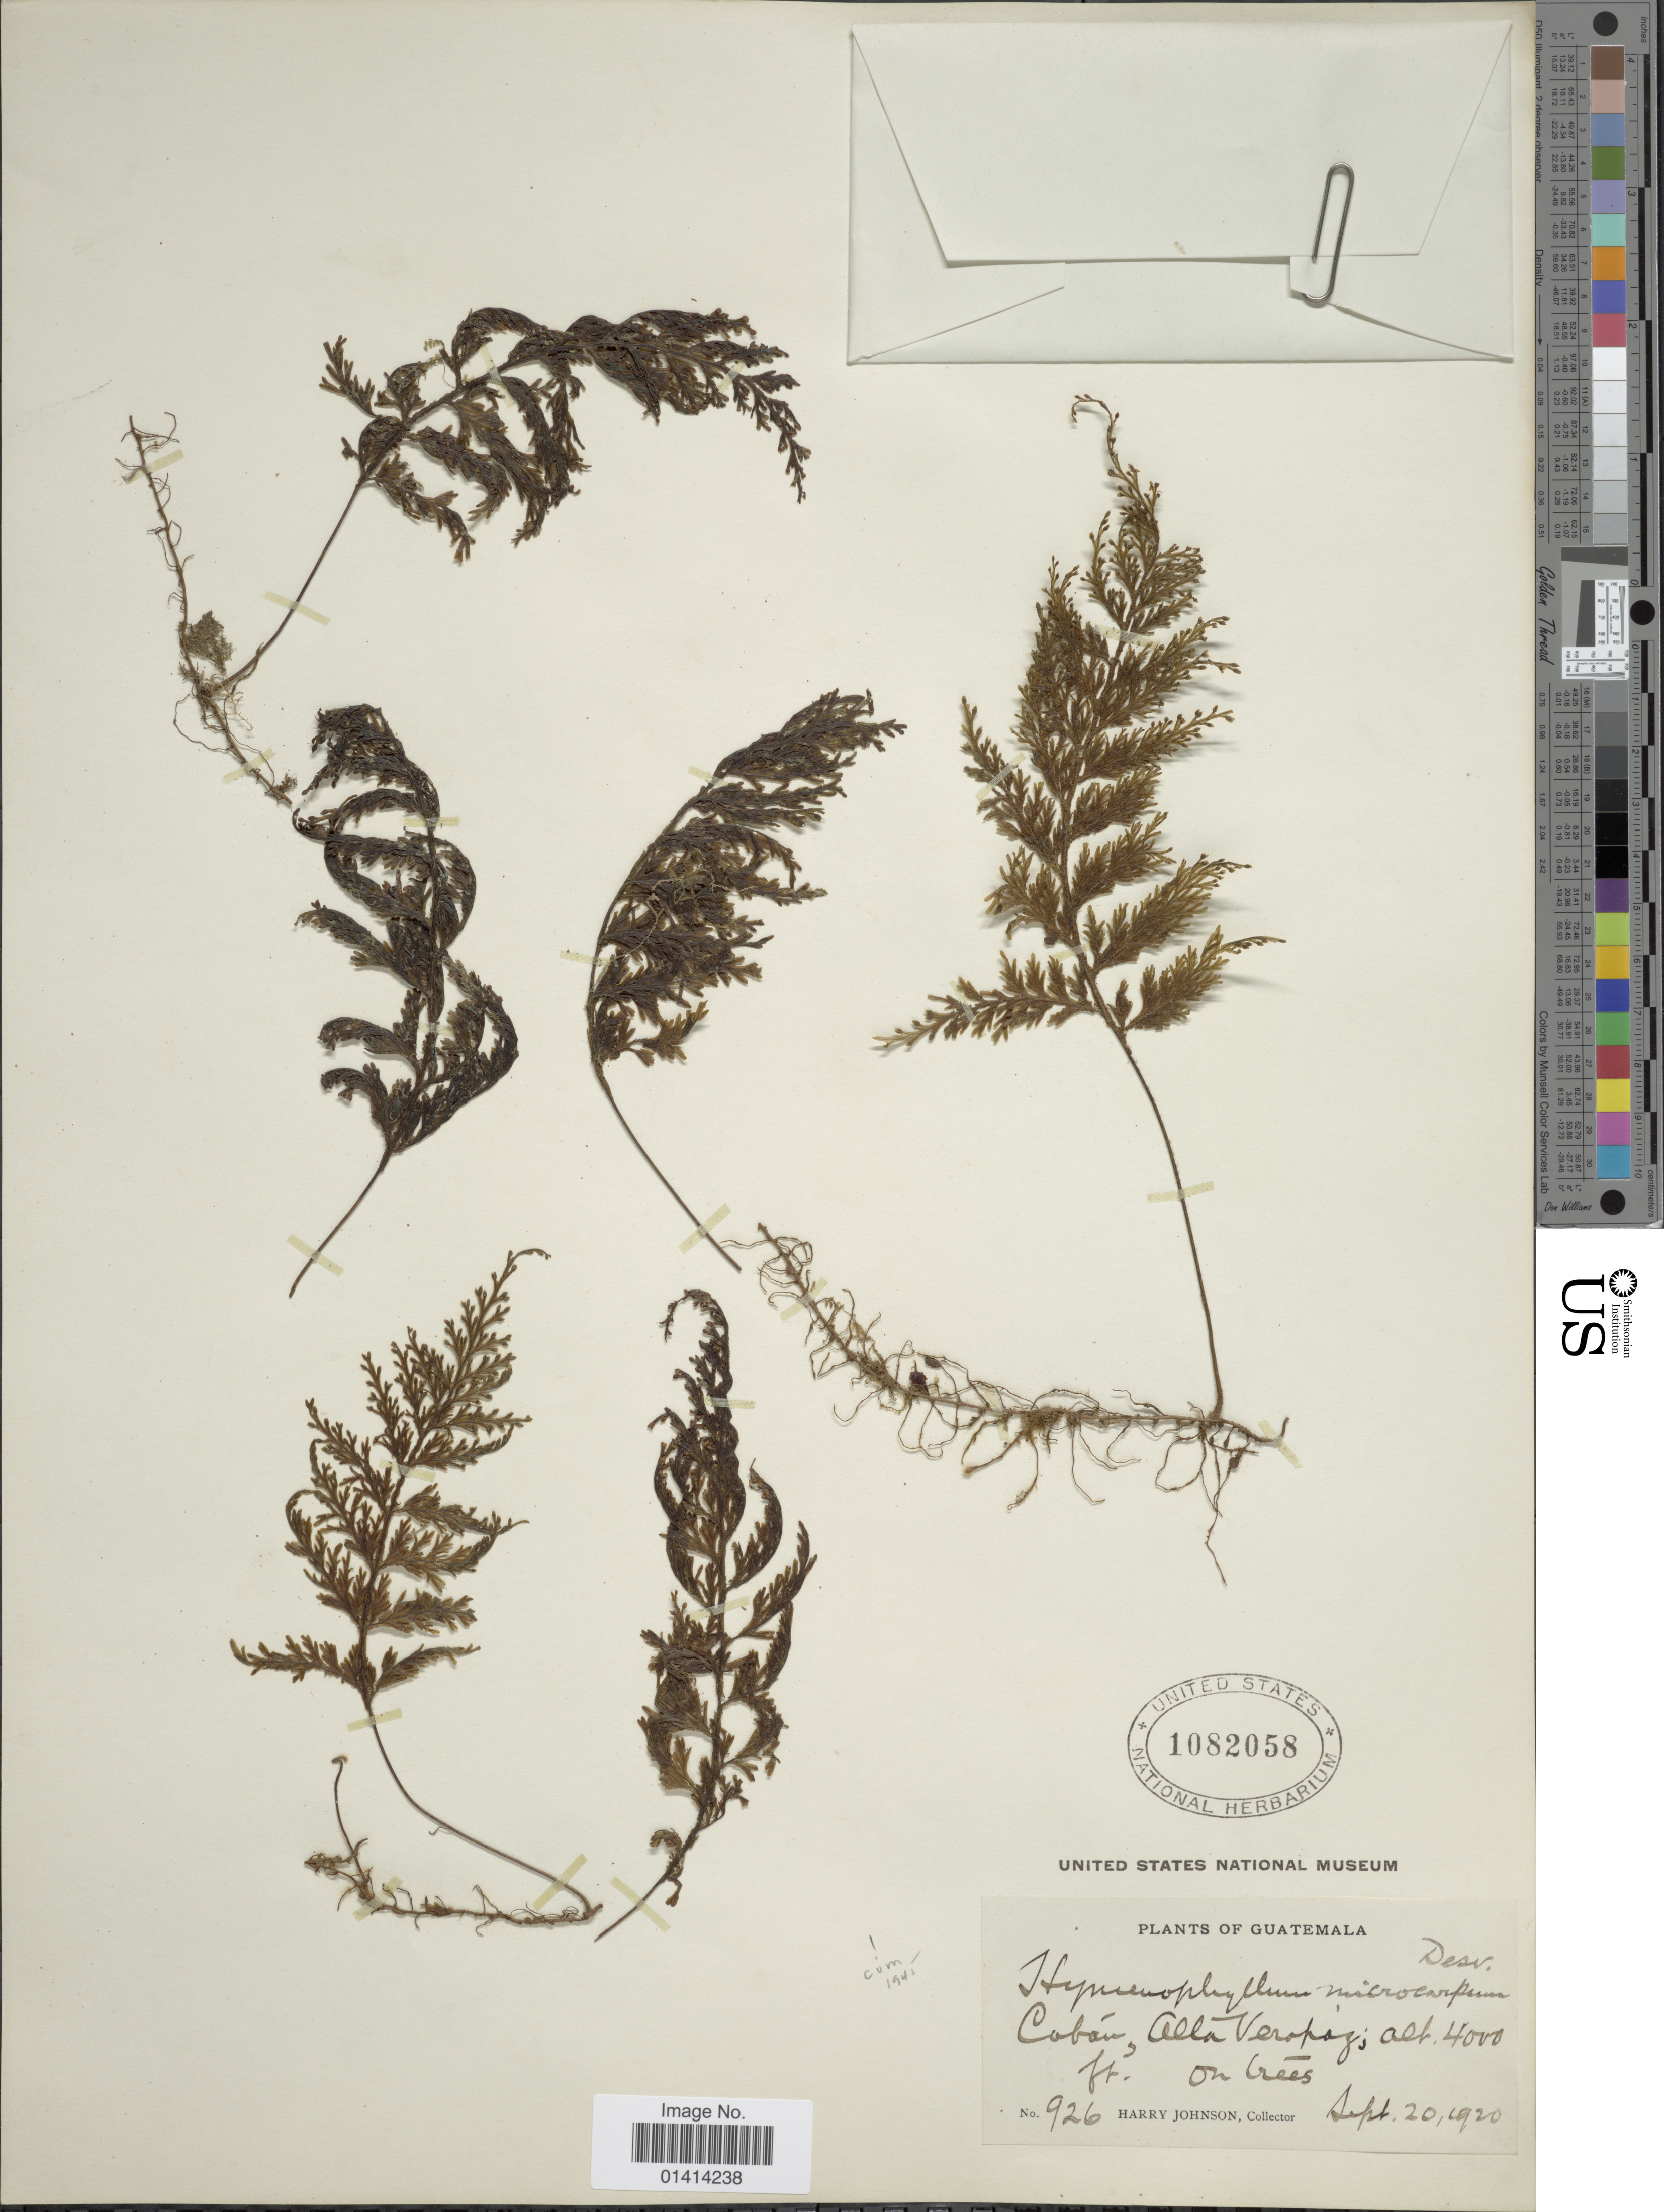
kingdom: Plantae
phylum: Tracheophyta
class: Polypodiopsida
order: Hymenophyllales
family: Hymenophyllaceae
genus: Hymenophyllum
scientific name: Hymenophyllum microcarpum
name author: (Desv.) Lellinger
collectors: H. Johnson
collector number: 926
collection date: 1920-09-20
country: Guatemala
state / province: Alta Verapaz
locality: Cobán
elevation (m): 1219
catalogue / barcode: US 1082058